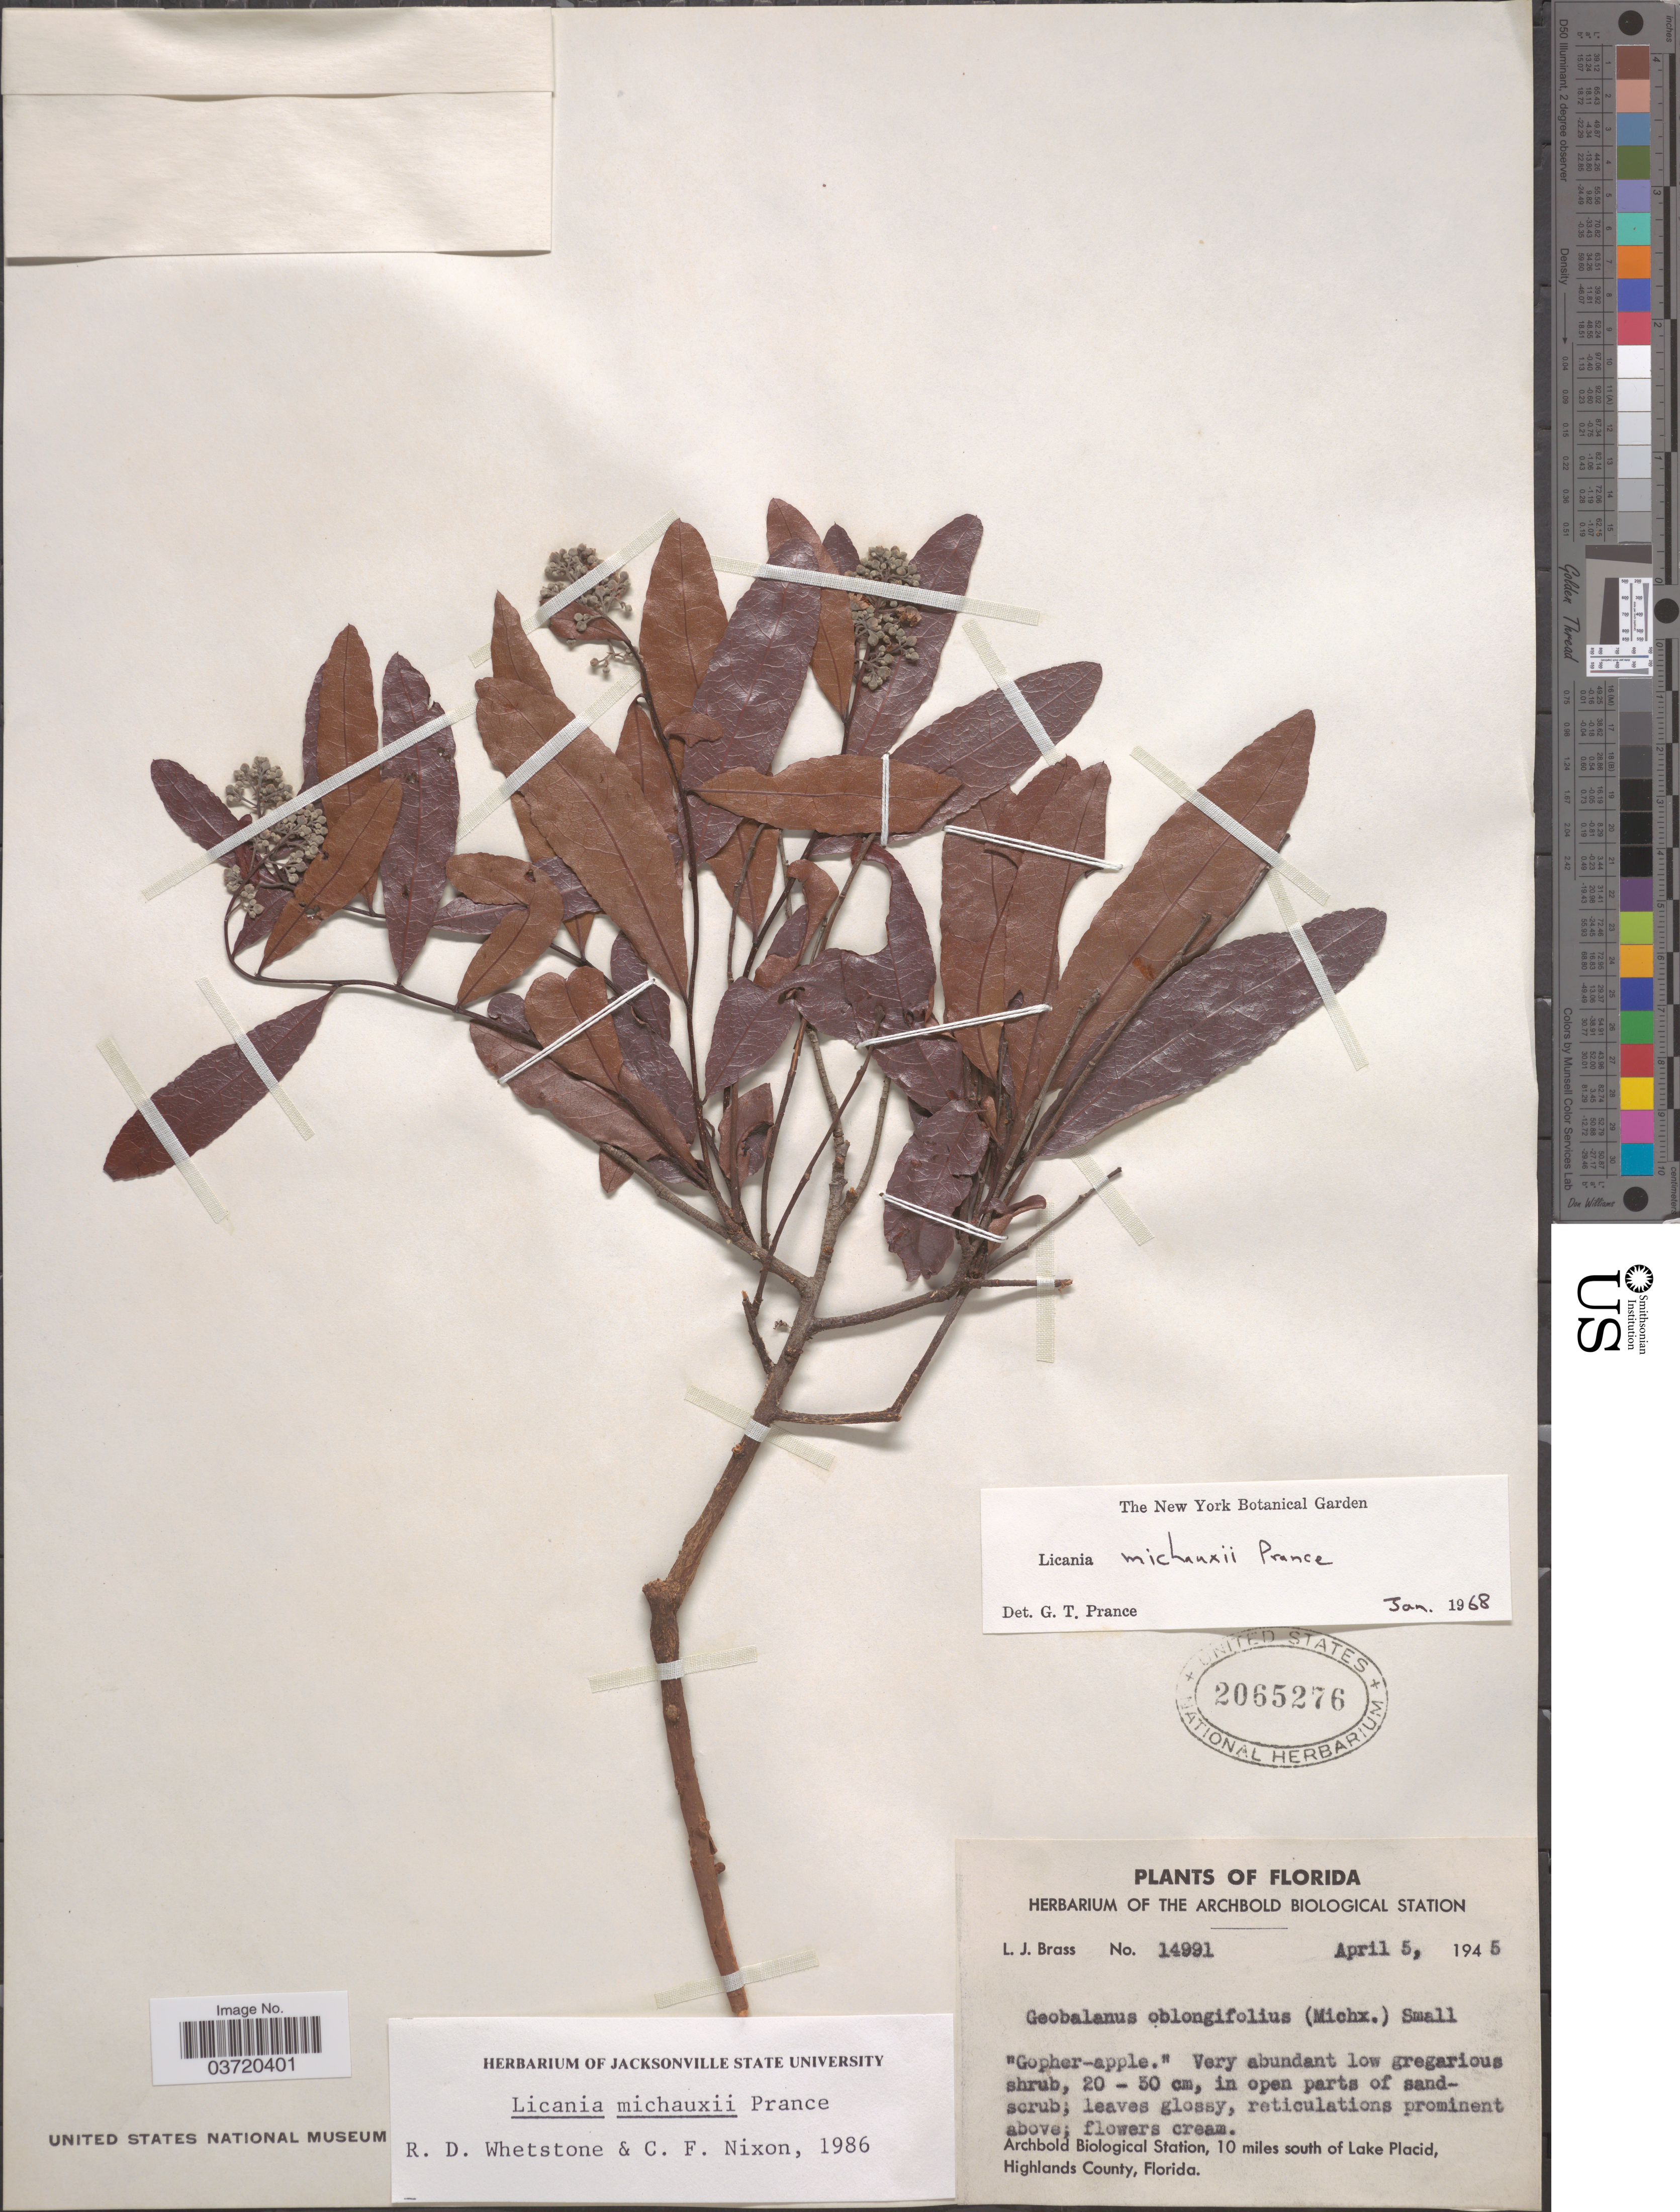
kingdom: Plantae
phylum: Tracheophyta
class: Magnoliopsida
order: Malpighiales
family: Chrysobalanaceae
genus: Geobalanus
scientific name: Geobalanus oblongifolius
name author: (Michx.) Small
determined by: Strong, M. T., (US), Smithsonian Institution - National Museum of Natural History (UNITED STATES)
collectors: L. J. Brass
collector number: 14991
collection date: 1945-04-05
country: United States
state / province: Florida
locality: Archbold Biological Station, 10 miles south of Lake Placid, Highlands County.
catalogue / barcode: US 2065276